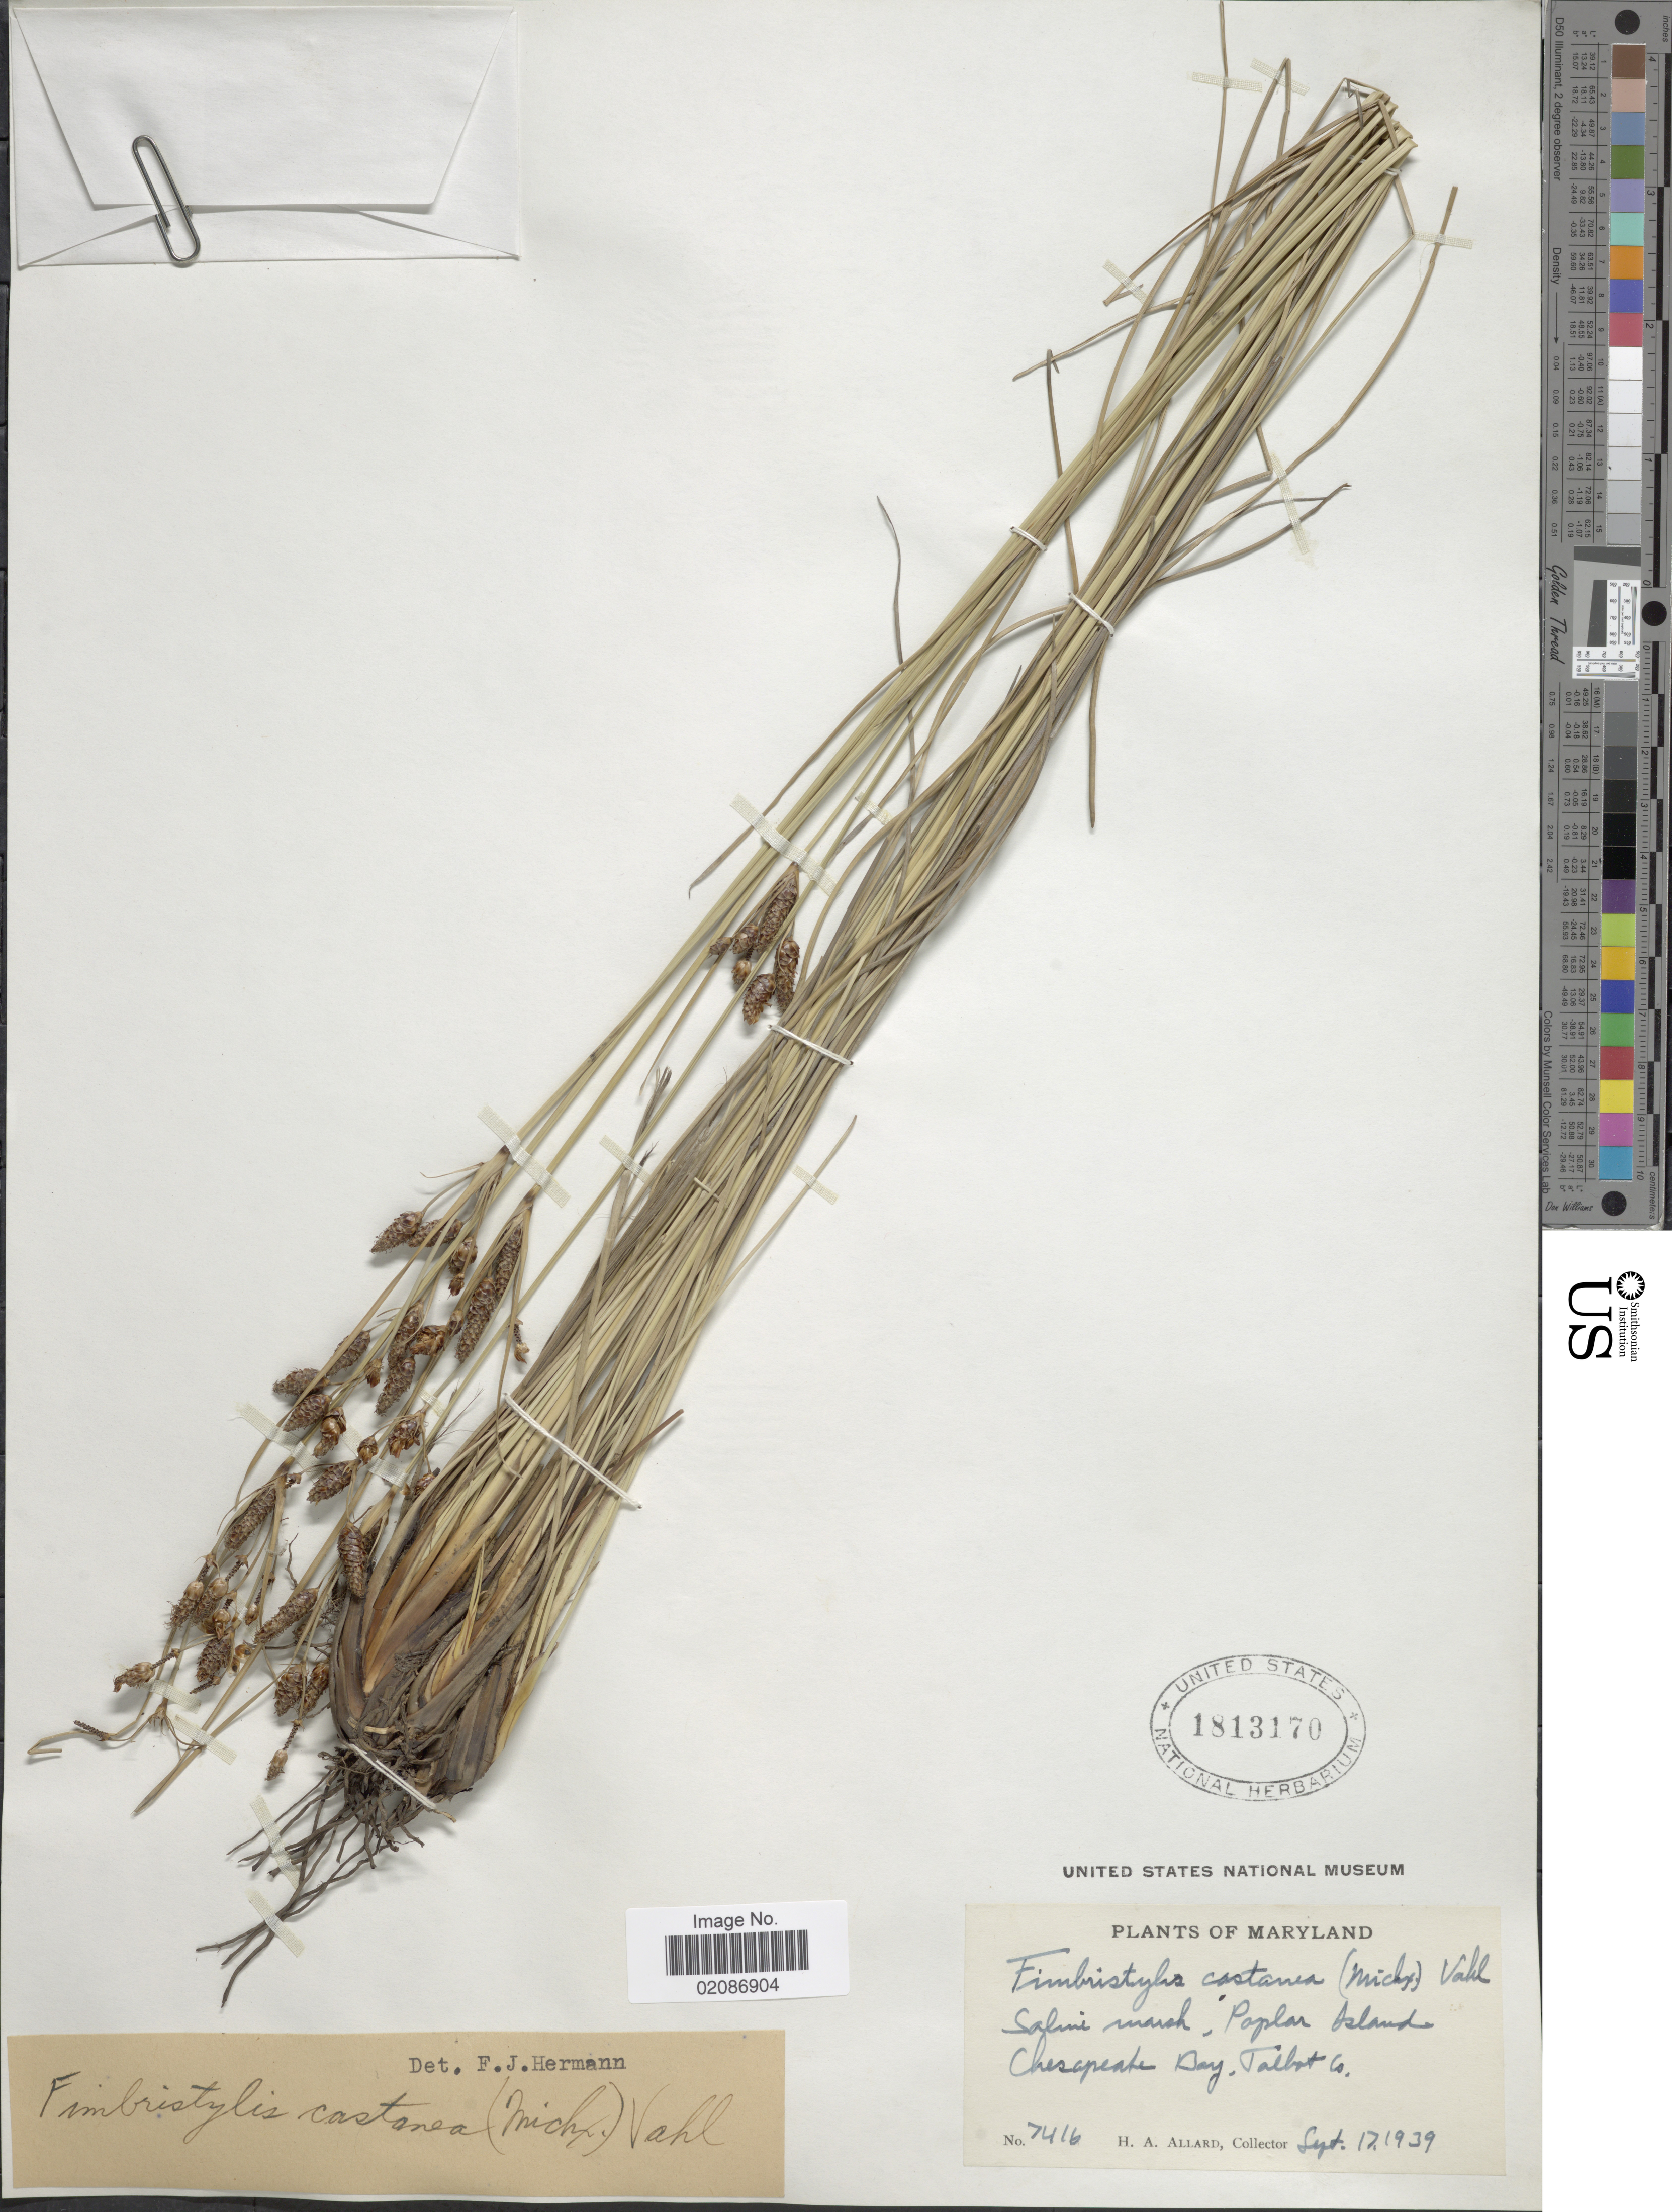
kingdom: Plantae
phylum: Tracheophyta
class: Liliopsida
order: Poales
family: Cyperaceae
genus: Fimbristylis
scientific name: Fimbristylis castanea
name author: (Michx.) Vahl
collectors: H. A. Allard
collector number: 7416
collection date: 1939-09-17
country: United States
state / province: Maryland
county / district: Talbot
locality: Saline marsh, Poplar Island, Chesapeake Bay, Talbot Co.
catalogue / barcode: US 1813170